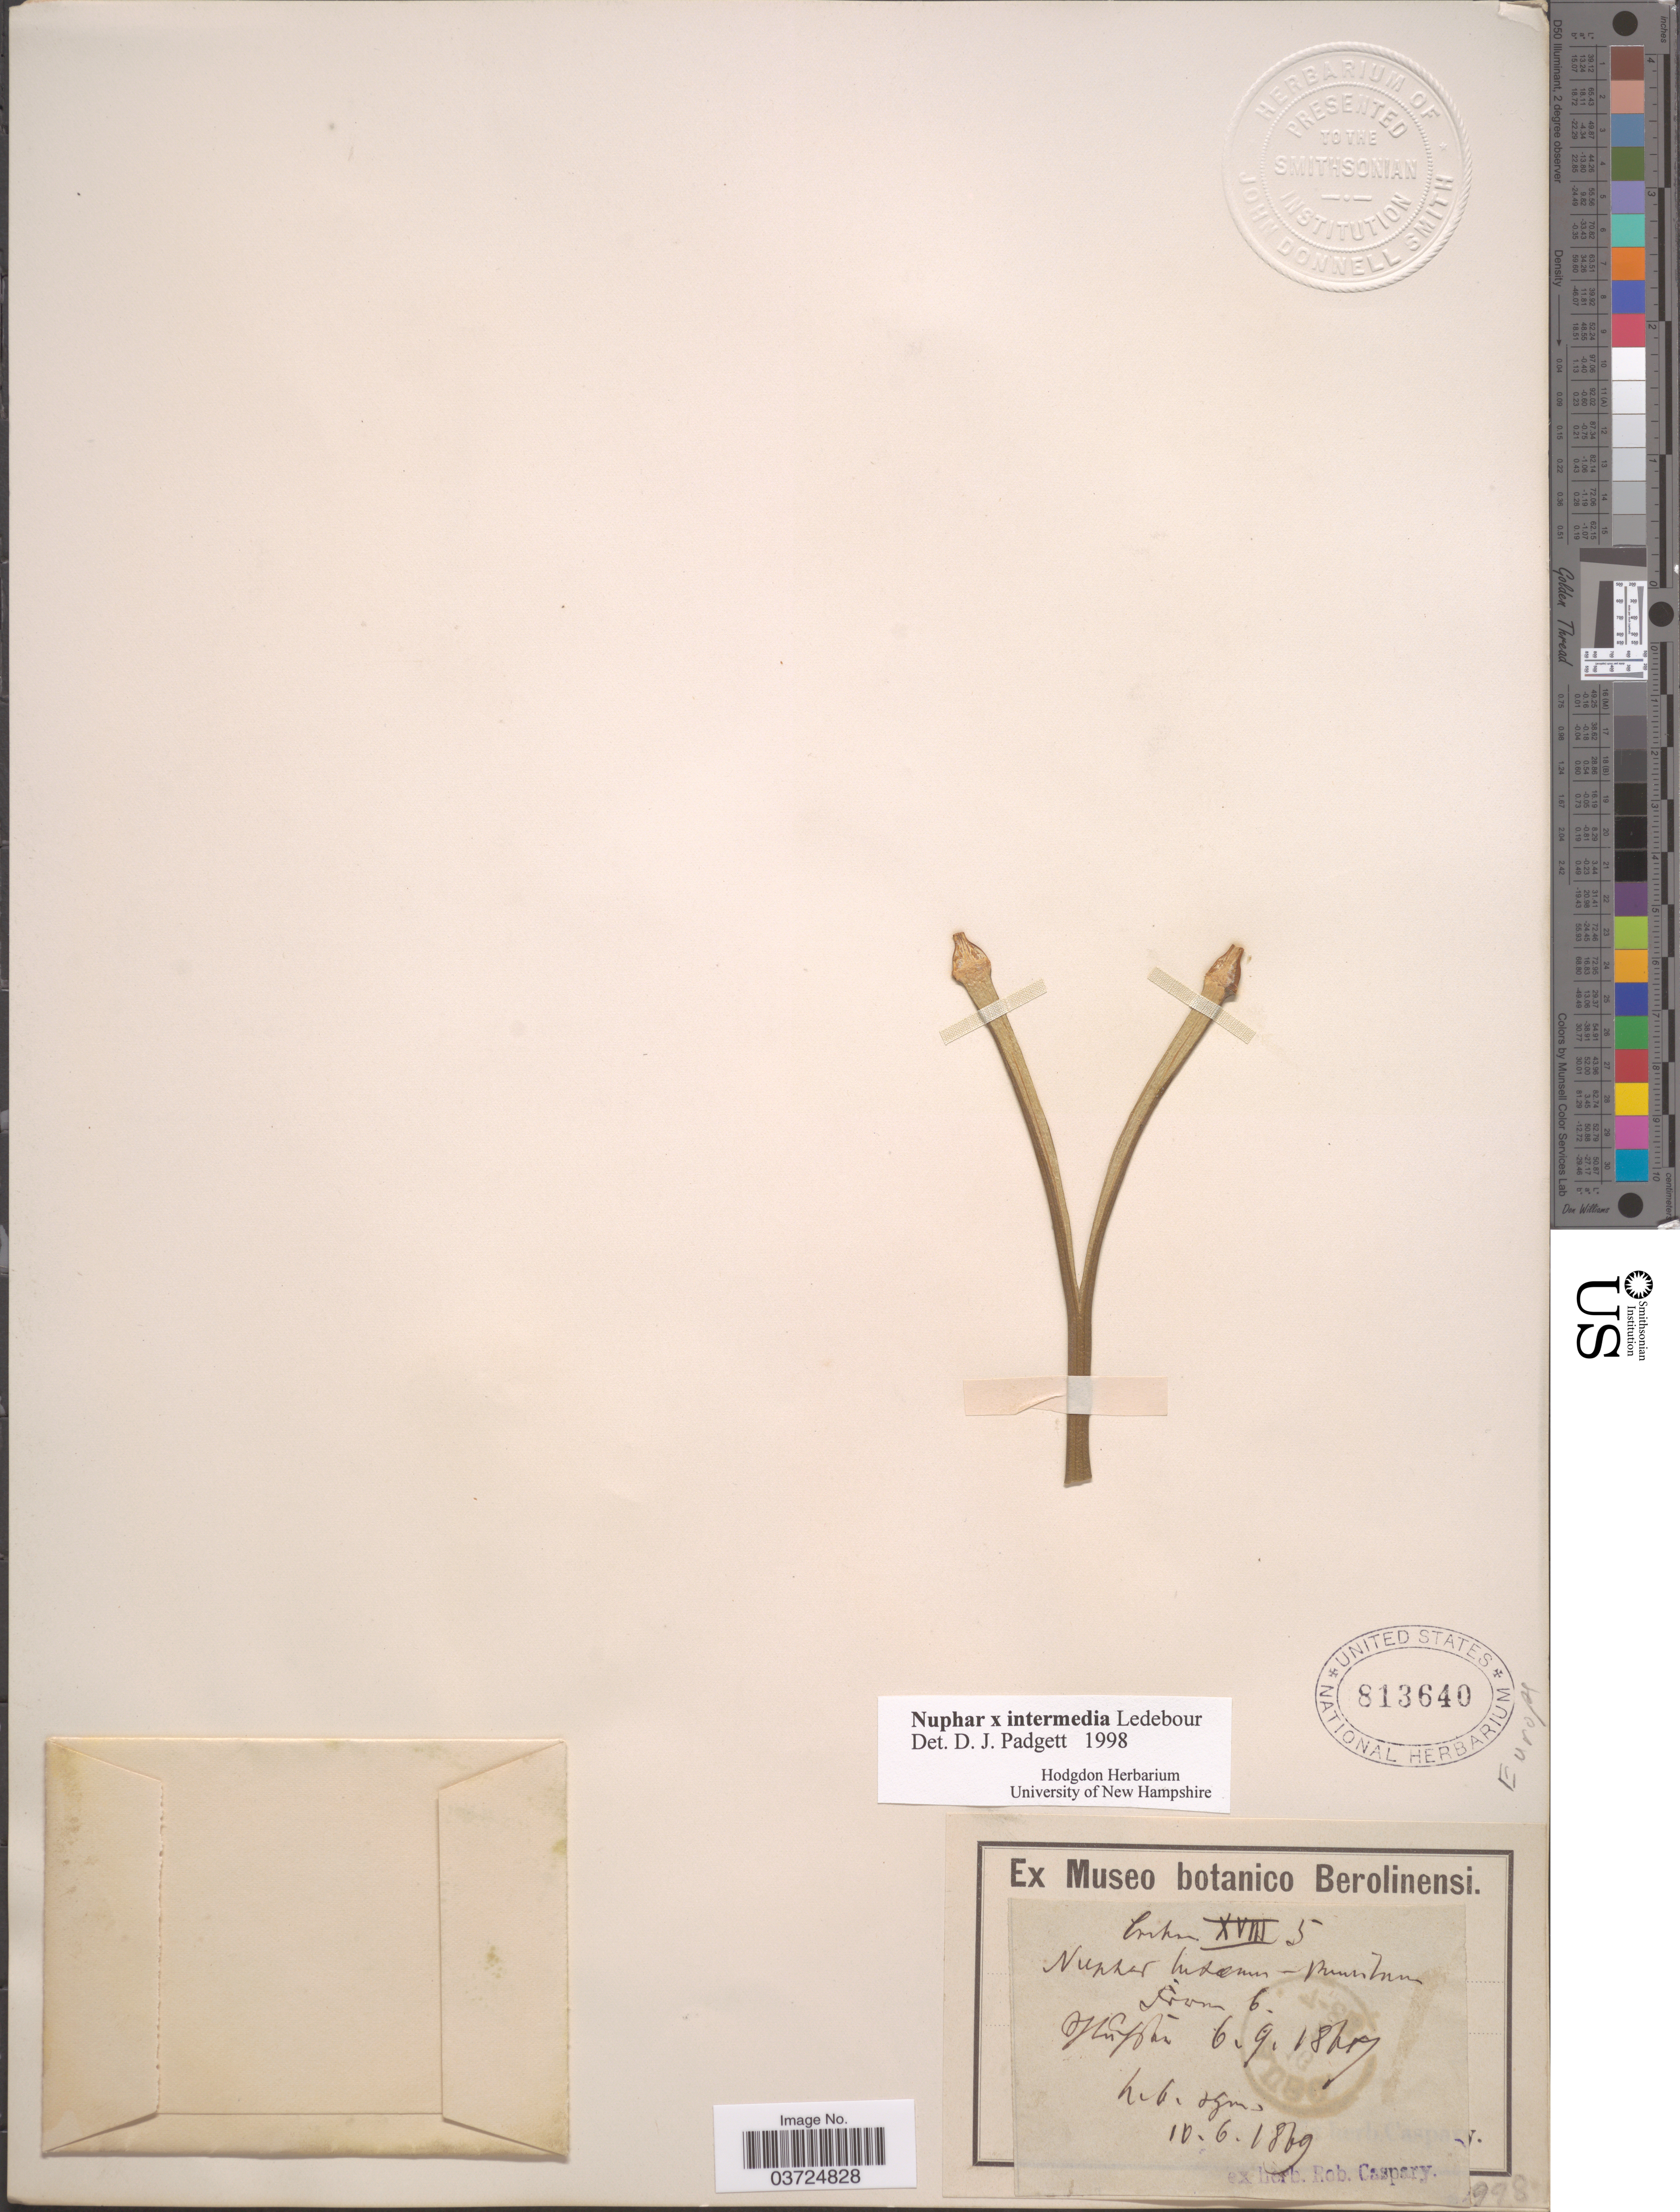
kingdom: Plantae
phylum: Tracheophyta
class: Magnoliopsida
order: Nymphaeales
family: Nymphaeaceae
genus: Nuphar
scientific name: Nuphar intermedia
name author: Ledeb.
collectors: ex herb. Rob. Caspary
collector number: !998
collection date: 1869-06-10/1869-09-06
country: Spain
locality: Hispan. Europe.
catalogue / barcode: US 813640